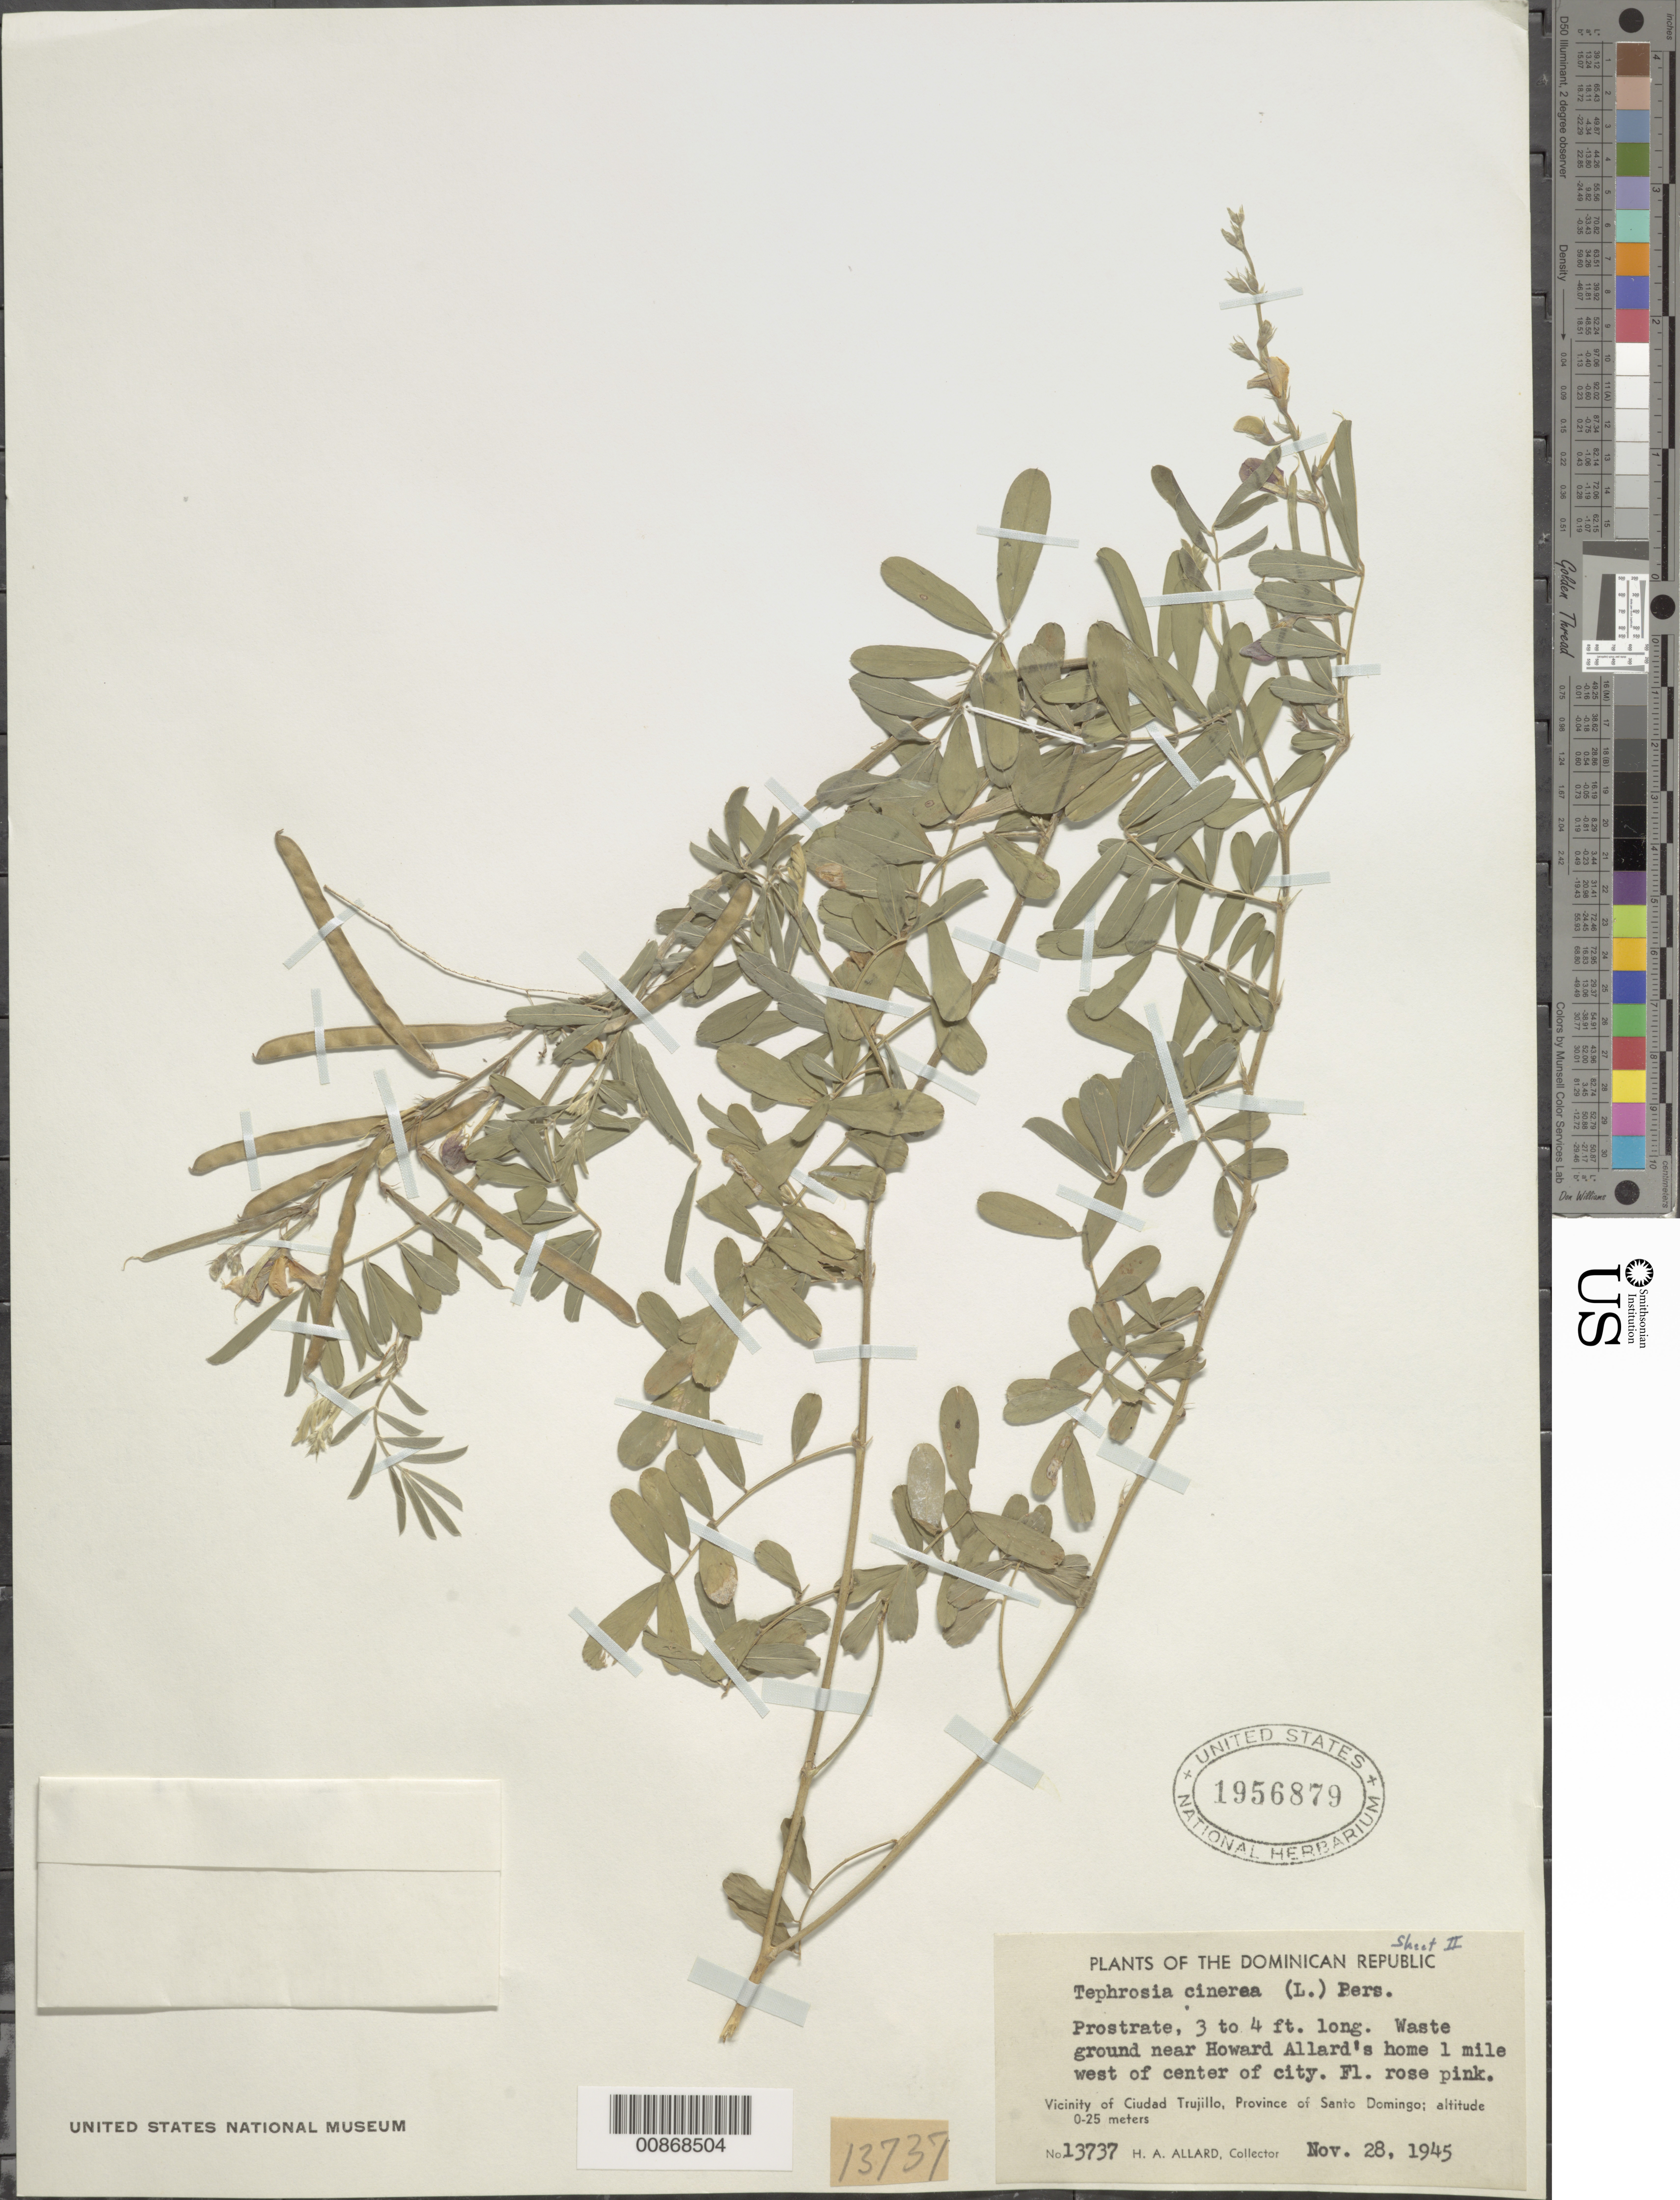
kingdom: Plantae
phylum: Tracheophyta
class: Magnoliopsida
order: Fabales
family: Fabaceae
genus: Tephrosia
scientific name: Tephrosia cinerea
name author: (L.) Pers.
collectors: H. A. Allard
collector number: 13737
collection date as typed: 28 Nov 1945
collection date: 1945-11-28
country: Dominican Republic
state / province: Distrito Nacional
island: Hispaniola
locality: Vicinity of Ciudad Trujillo, Province of Santo Domingo (obsolete). Near Howard Allard's home, 1 mi. W of center of city.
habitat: Waste ground.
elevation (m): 0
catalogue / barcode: US 1956879